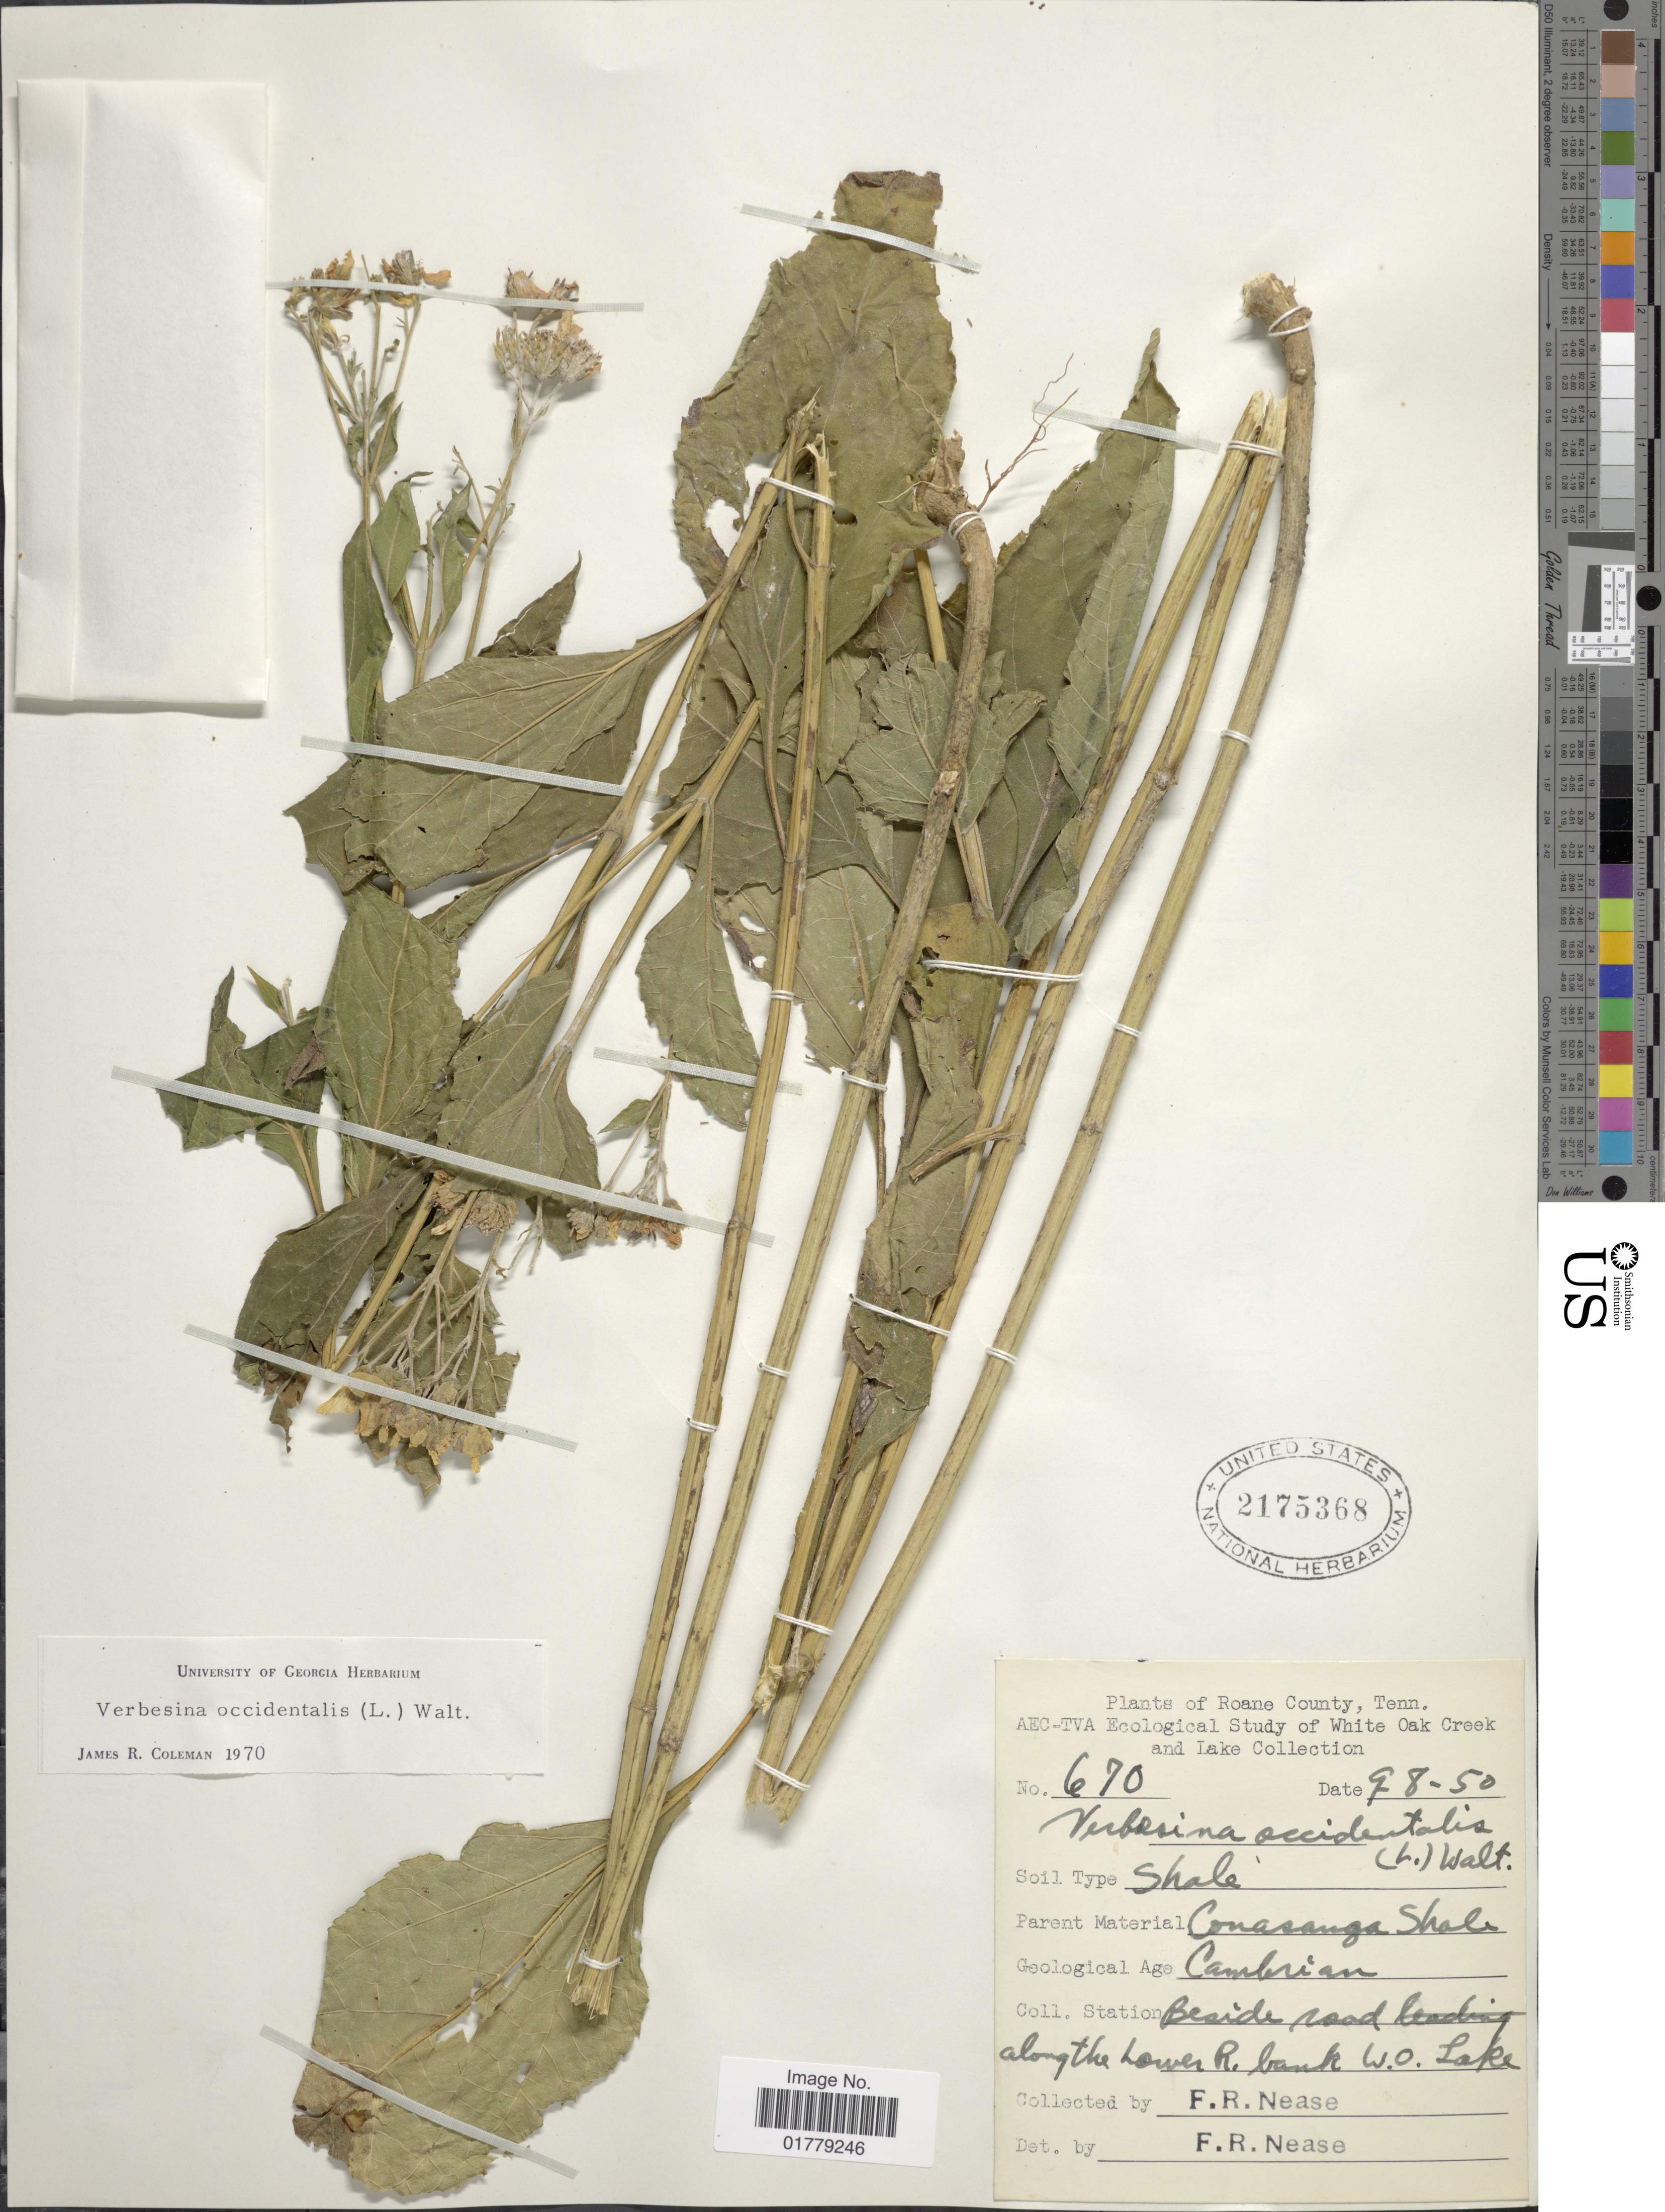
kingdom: Plantae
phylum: Tracheophyta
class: Magnoliopsida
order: Asterales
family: Asteraceae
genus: Verbesina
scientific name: Verbesina occidentalis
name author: (L.) Walter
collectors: F. Nease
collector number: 670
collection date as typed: Transcribed d/m/y: 8/9/50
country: United States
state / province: Tennessee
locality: Roane County, Tenn. AEC-TVA Ecological Study of White Oak Creek and Lake Collection. Beside road along the Lower R. bank W.O. Lake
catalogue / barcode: US 2175368